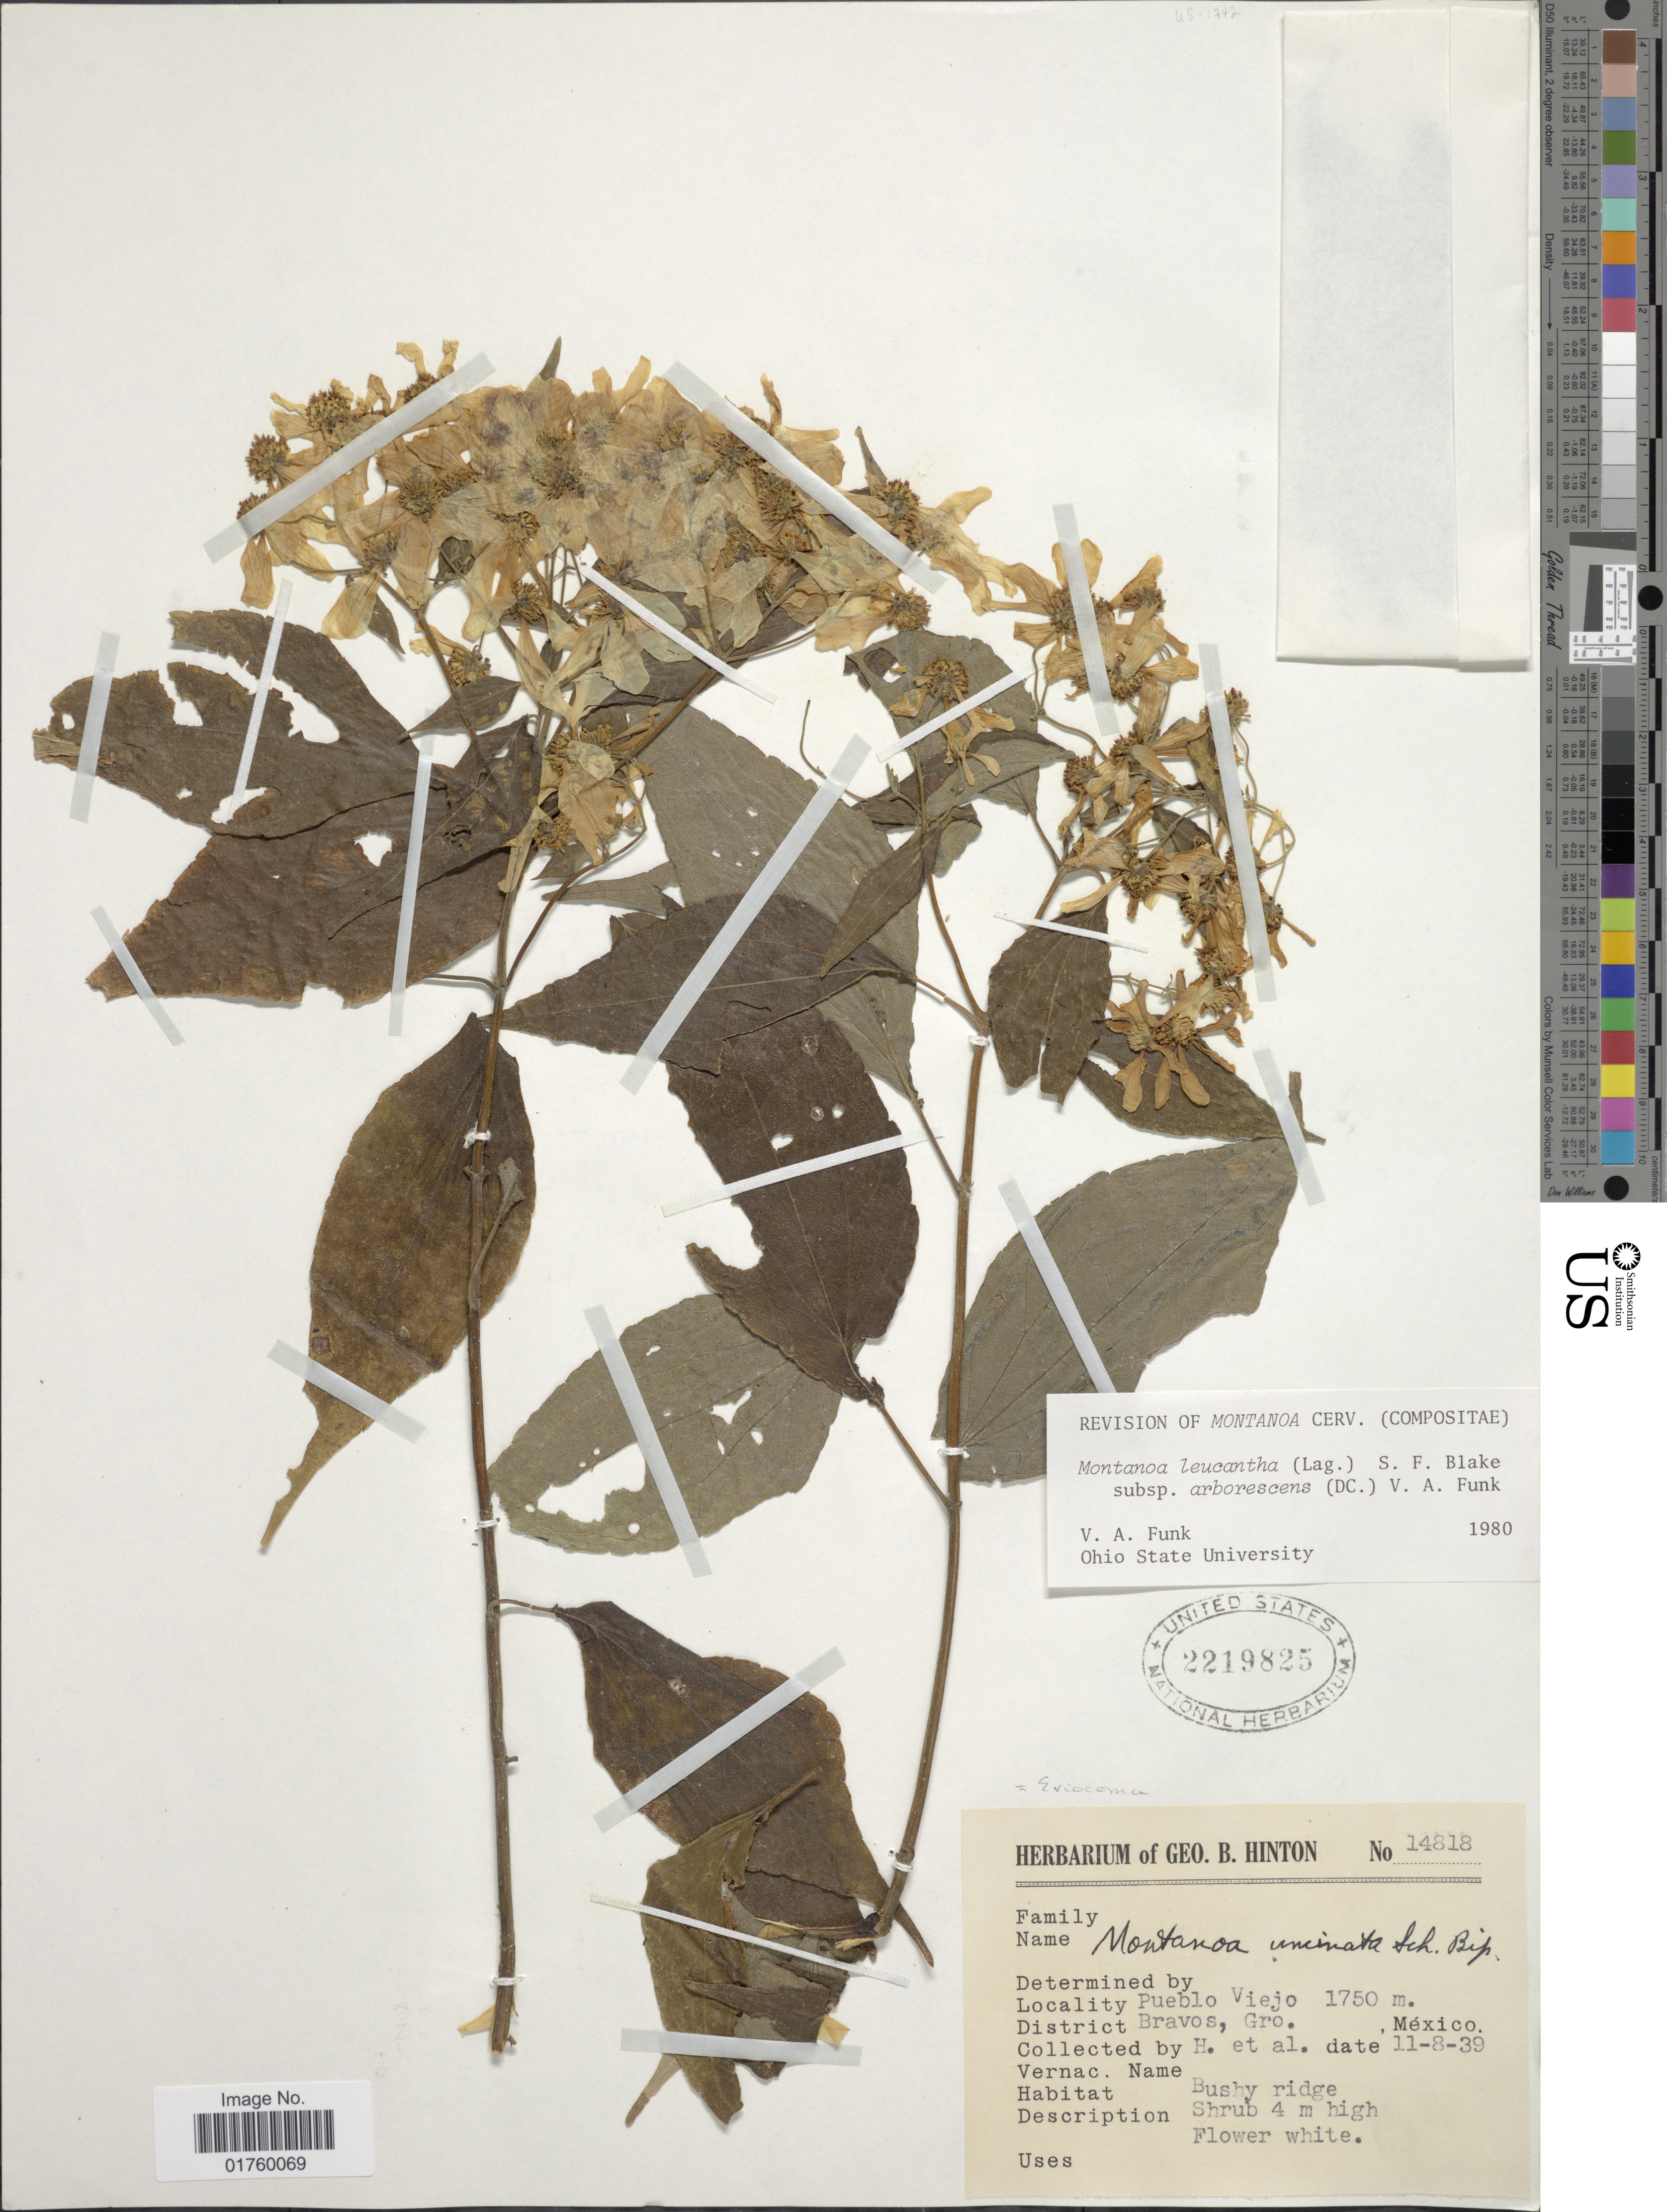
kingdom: Plantae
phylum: Tracheophyta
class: Magnoliopsida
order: Asterales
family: Asteraceae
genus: Montanoa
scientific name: Montanoa leucantha subsp. arborescens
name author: (DC.) V.A. Funk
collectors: G. B. Hinton & et al.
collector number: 14818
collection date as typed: Transcribed d/m/y: 8/11/39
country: Mexico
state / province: Guerrero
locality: Pueblo Viejo, District Bravos.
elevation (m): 1750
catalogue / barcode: US 2219825